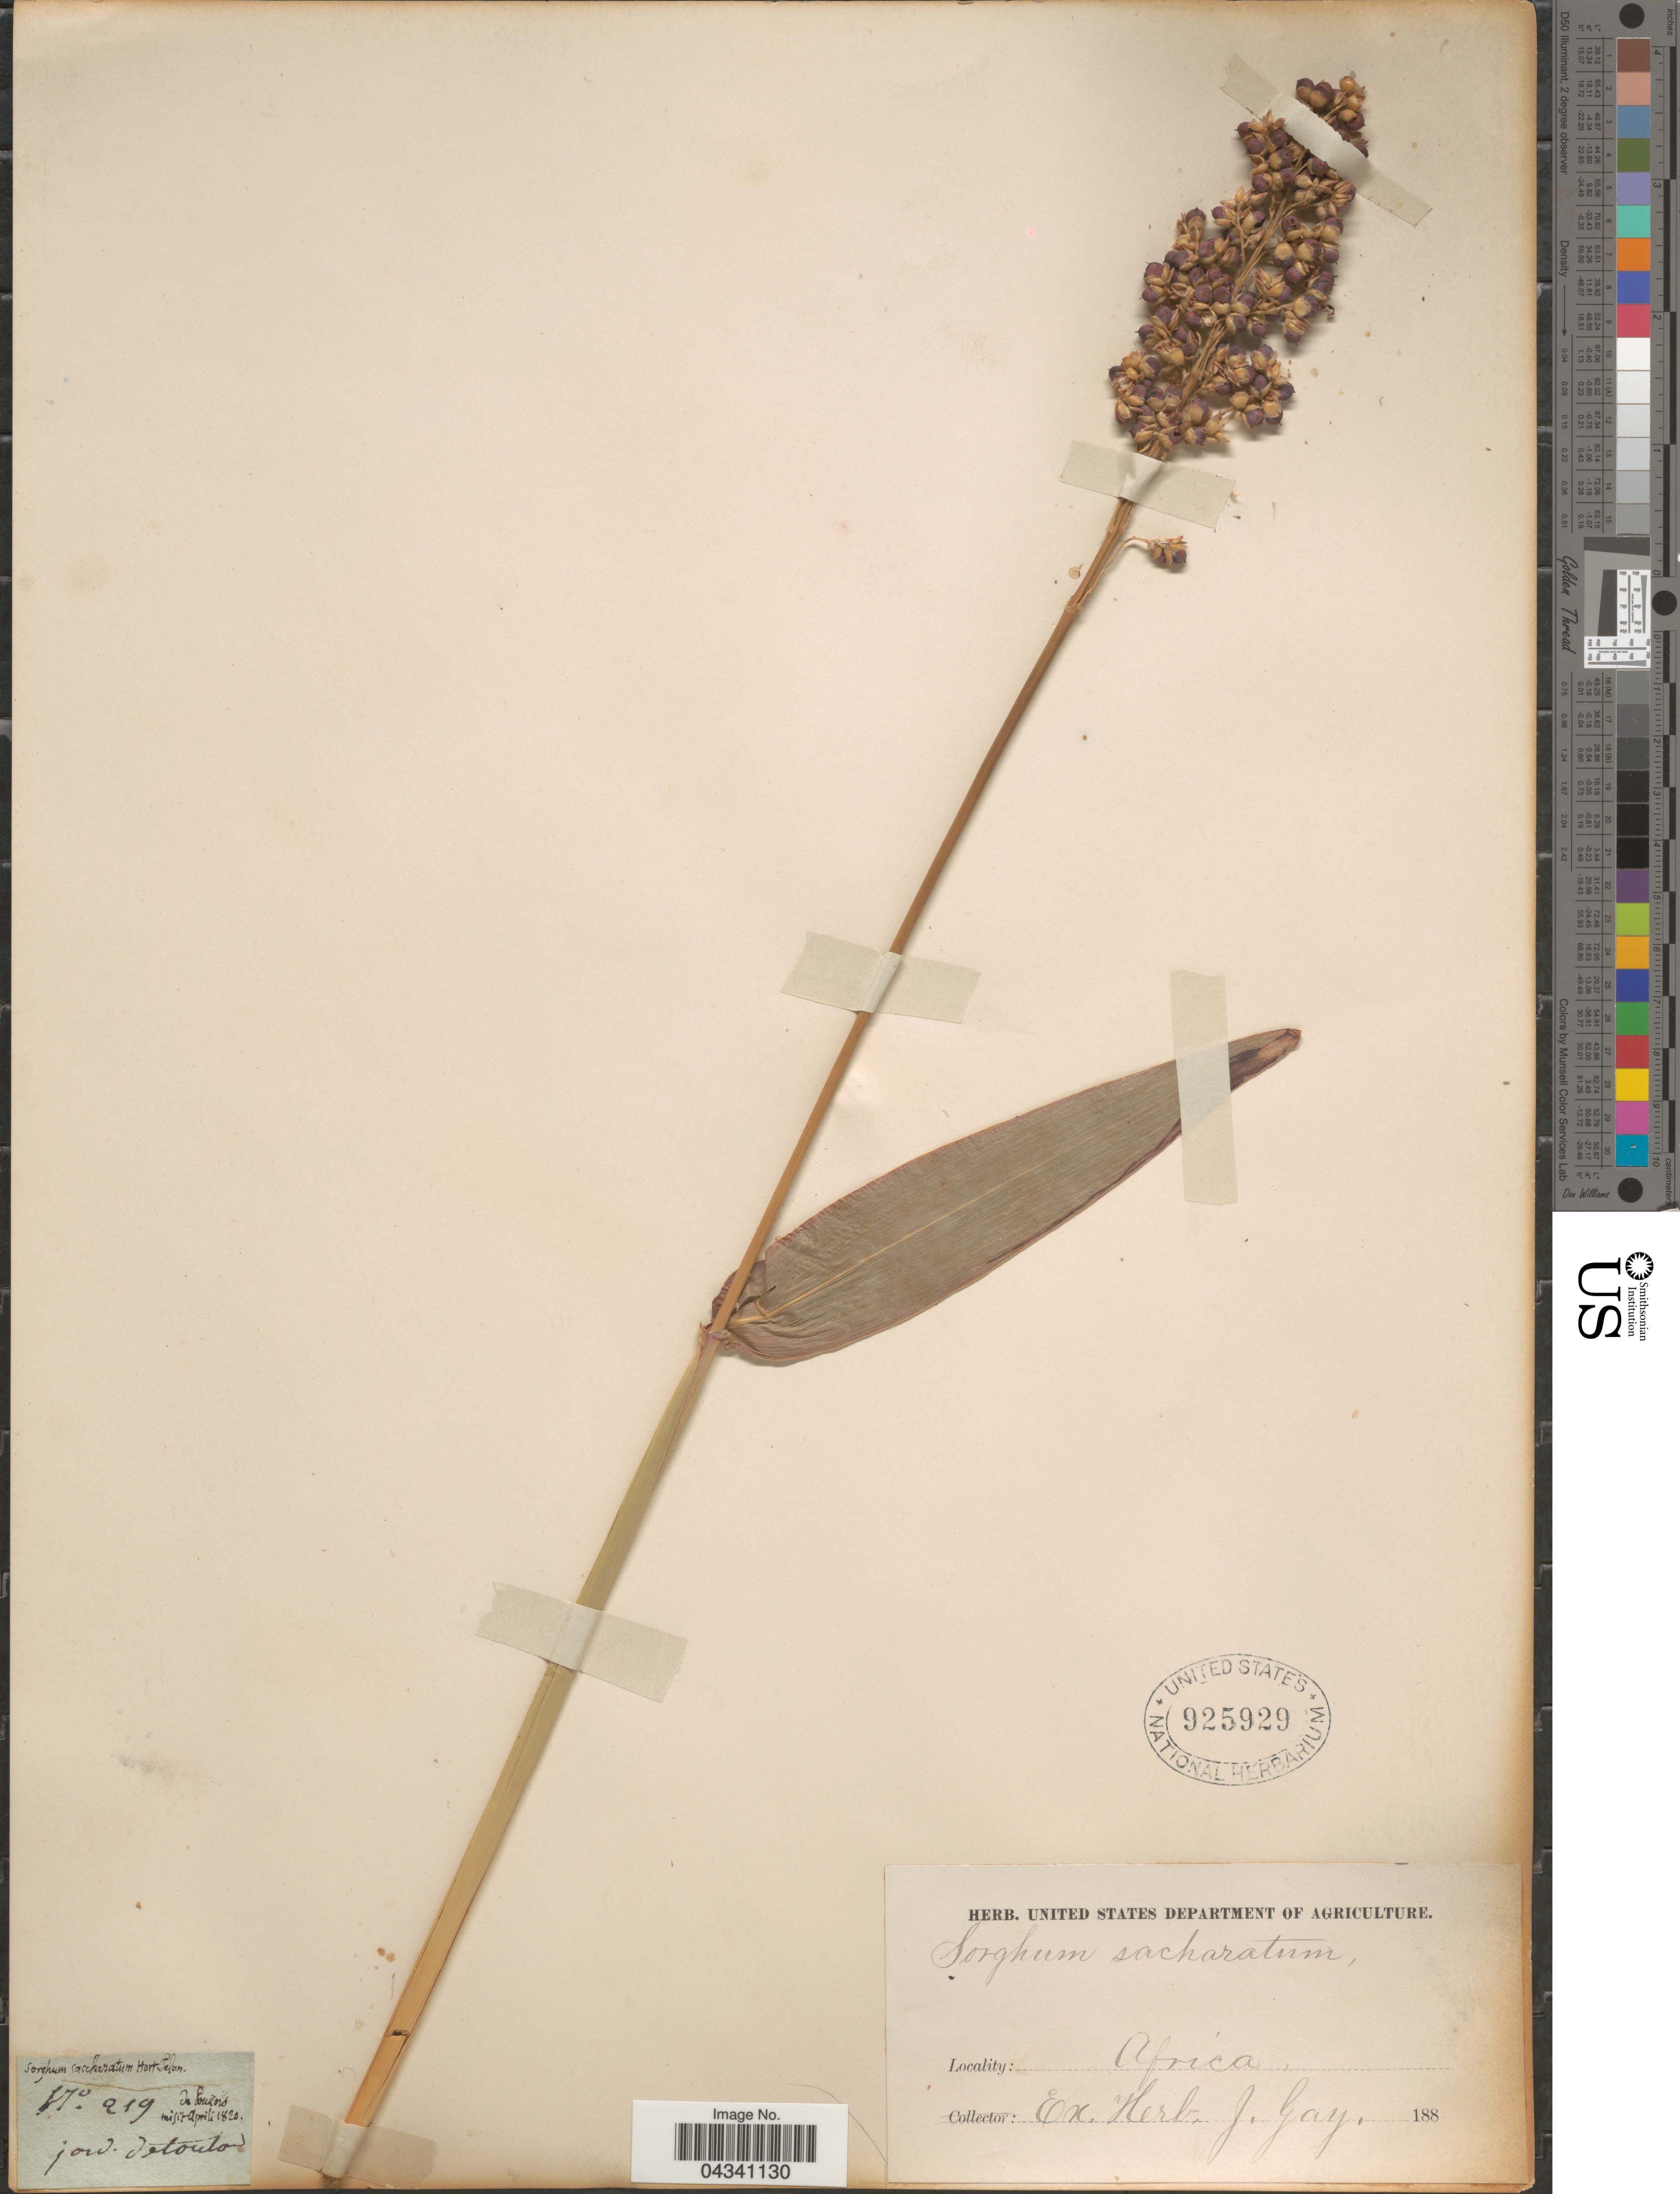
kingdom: Plantae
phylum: Tracheophyta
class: Liliopsida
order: Poales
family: Poaceae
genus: Sorghum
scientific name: Sorghum bicolor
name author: (L.) Moench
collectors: ex herb. J. Gay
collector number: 919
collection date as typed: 188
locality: Africa.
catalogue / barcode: US 925929